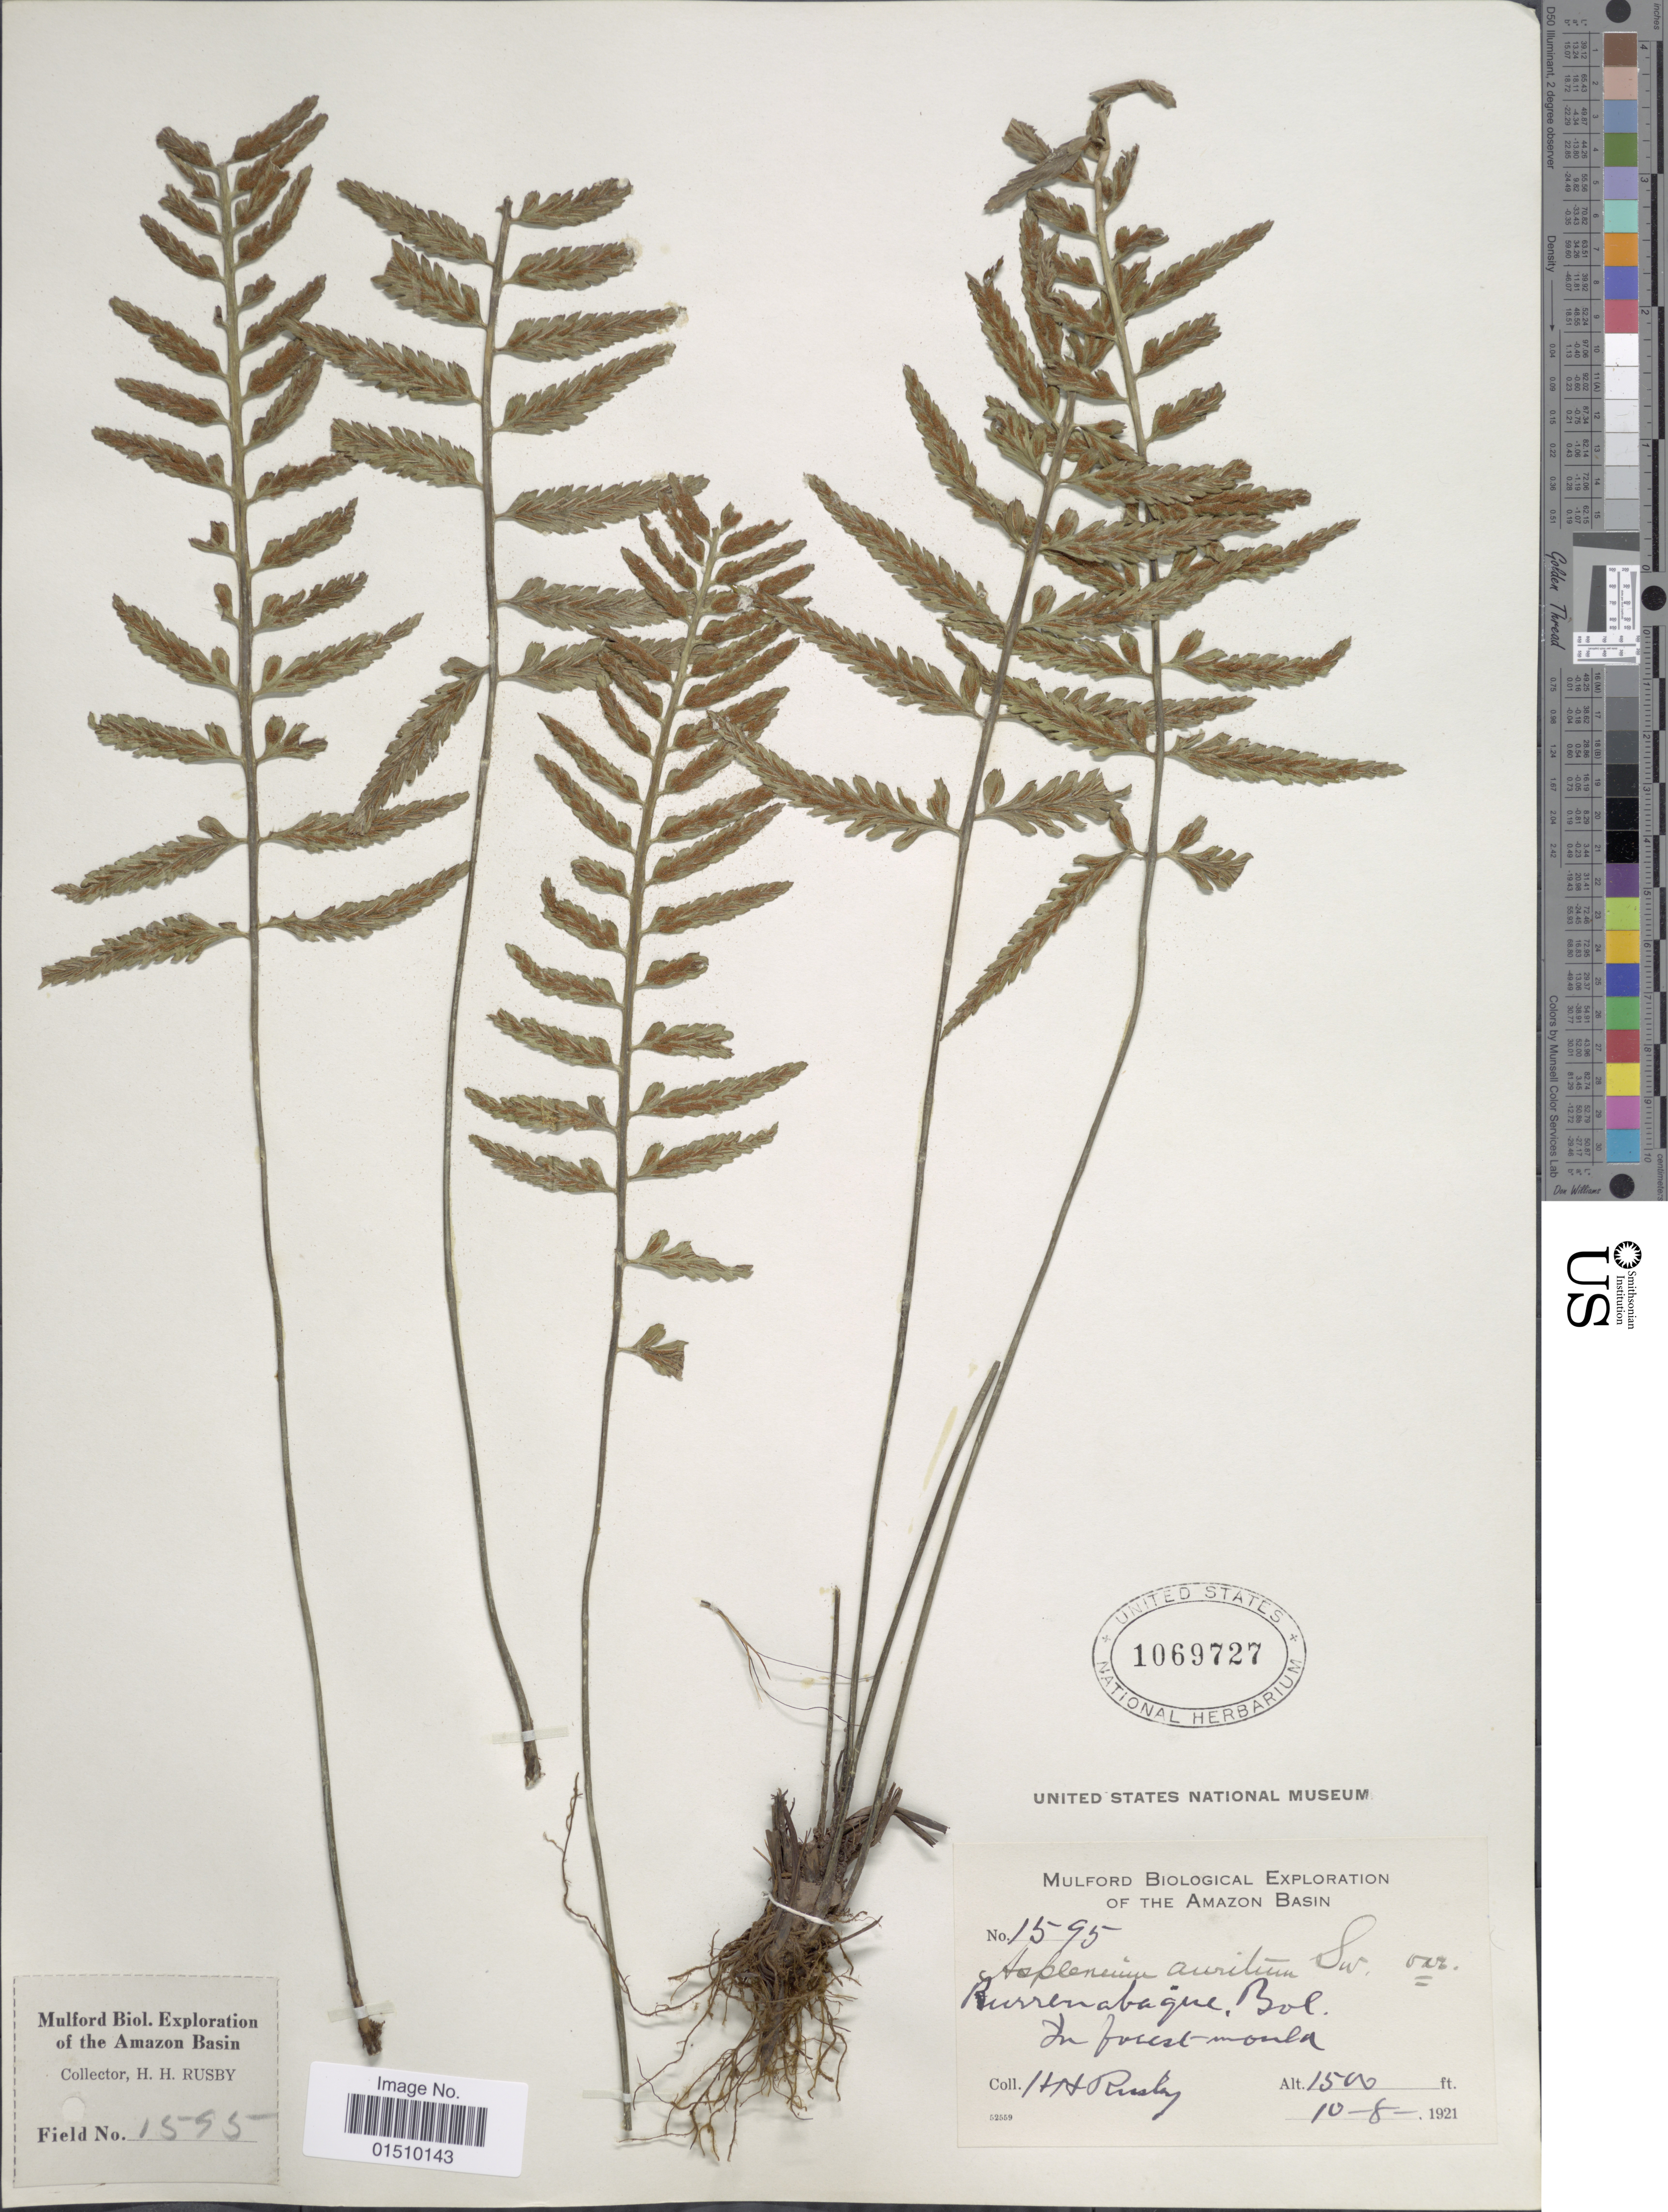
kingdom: Plantae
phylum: Tracheophyta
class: Polypodiopsida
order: Polypodiales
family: Aspleniaceae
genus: Asplenium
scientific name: Asplenium auritum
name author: Sw.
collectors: H. H. Rusby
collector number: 1595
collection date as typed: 10-8-1921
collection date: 1921-10-08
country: Bolivia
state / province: Beni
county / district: José Ballivián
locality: Rurrenabaque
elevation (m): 457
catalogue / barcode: US 1069727